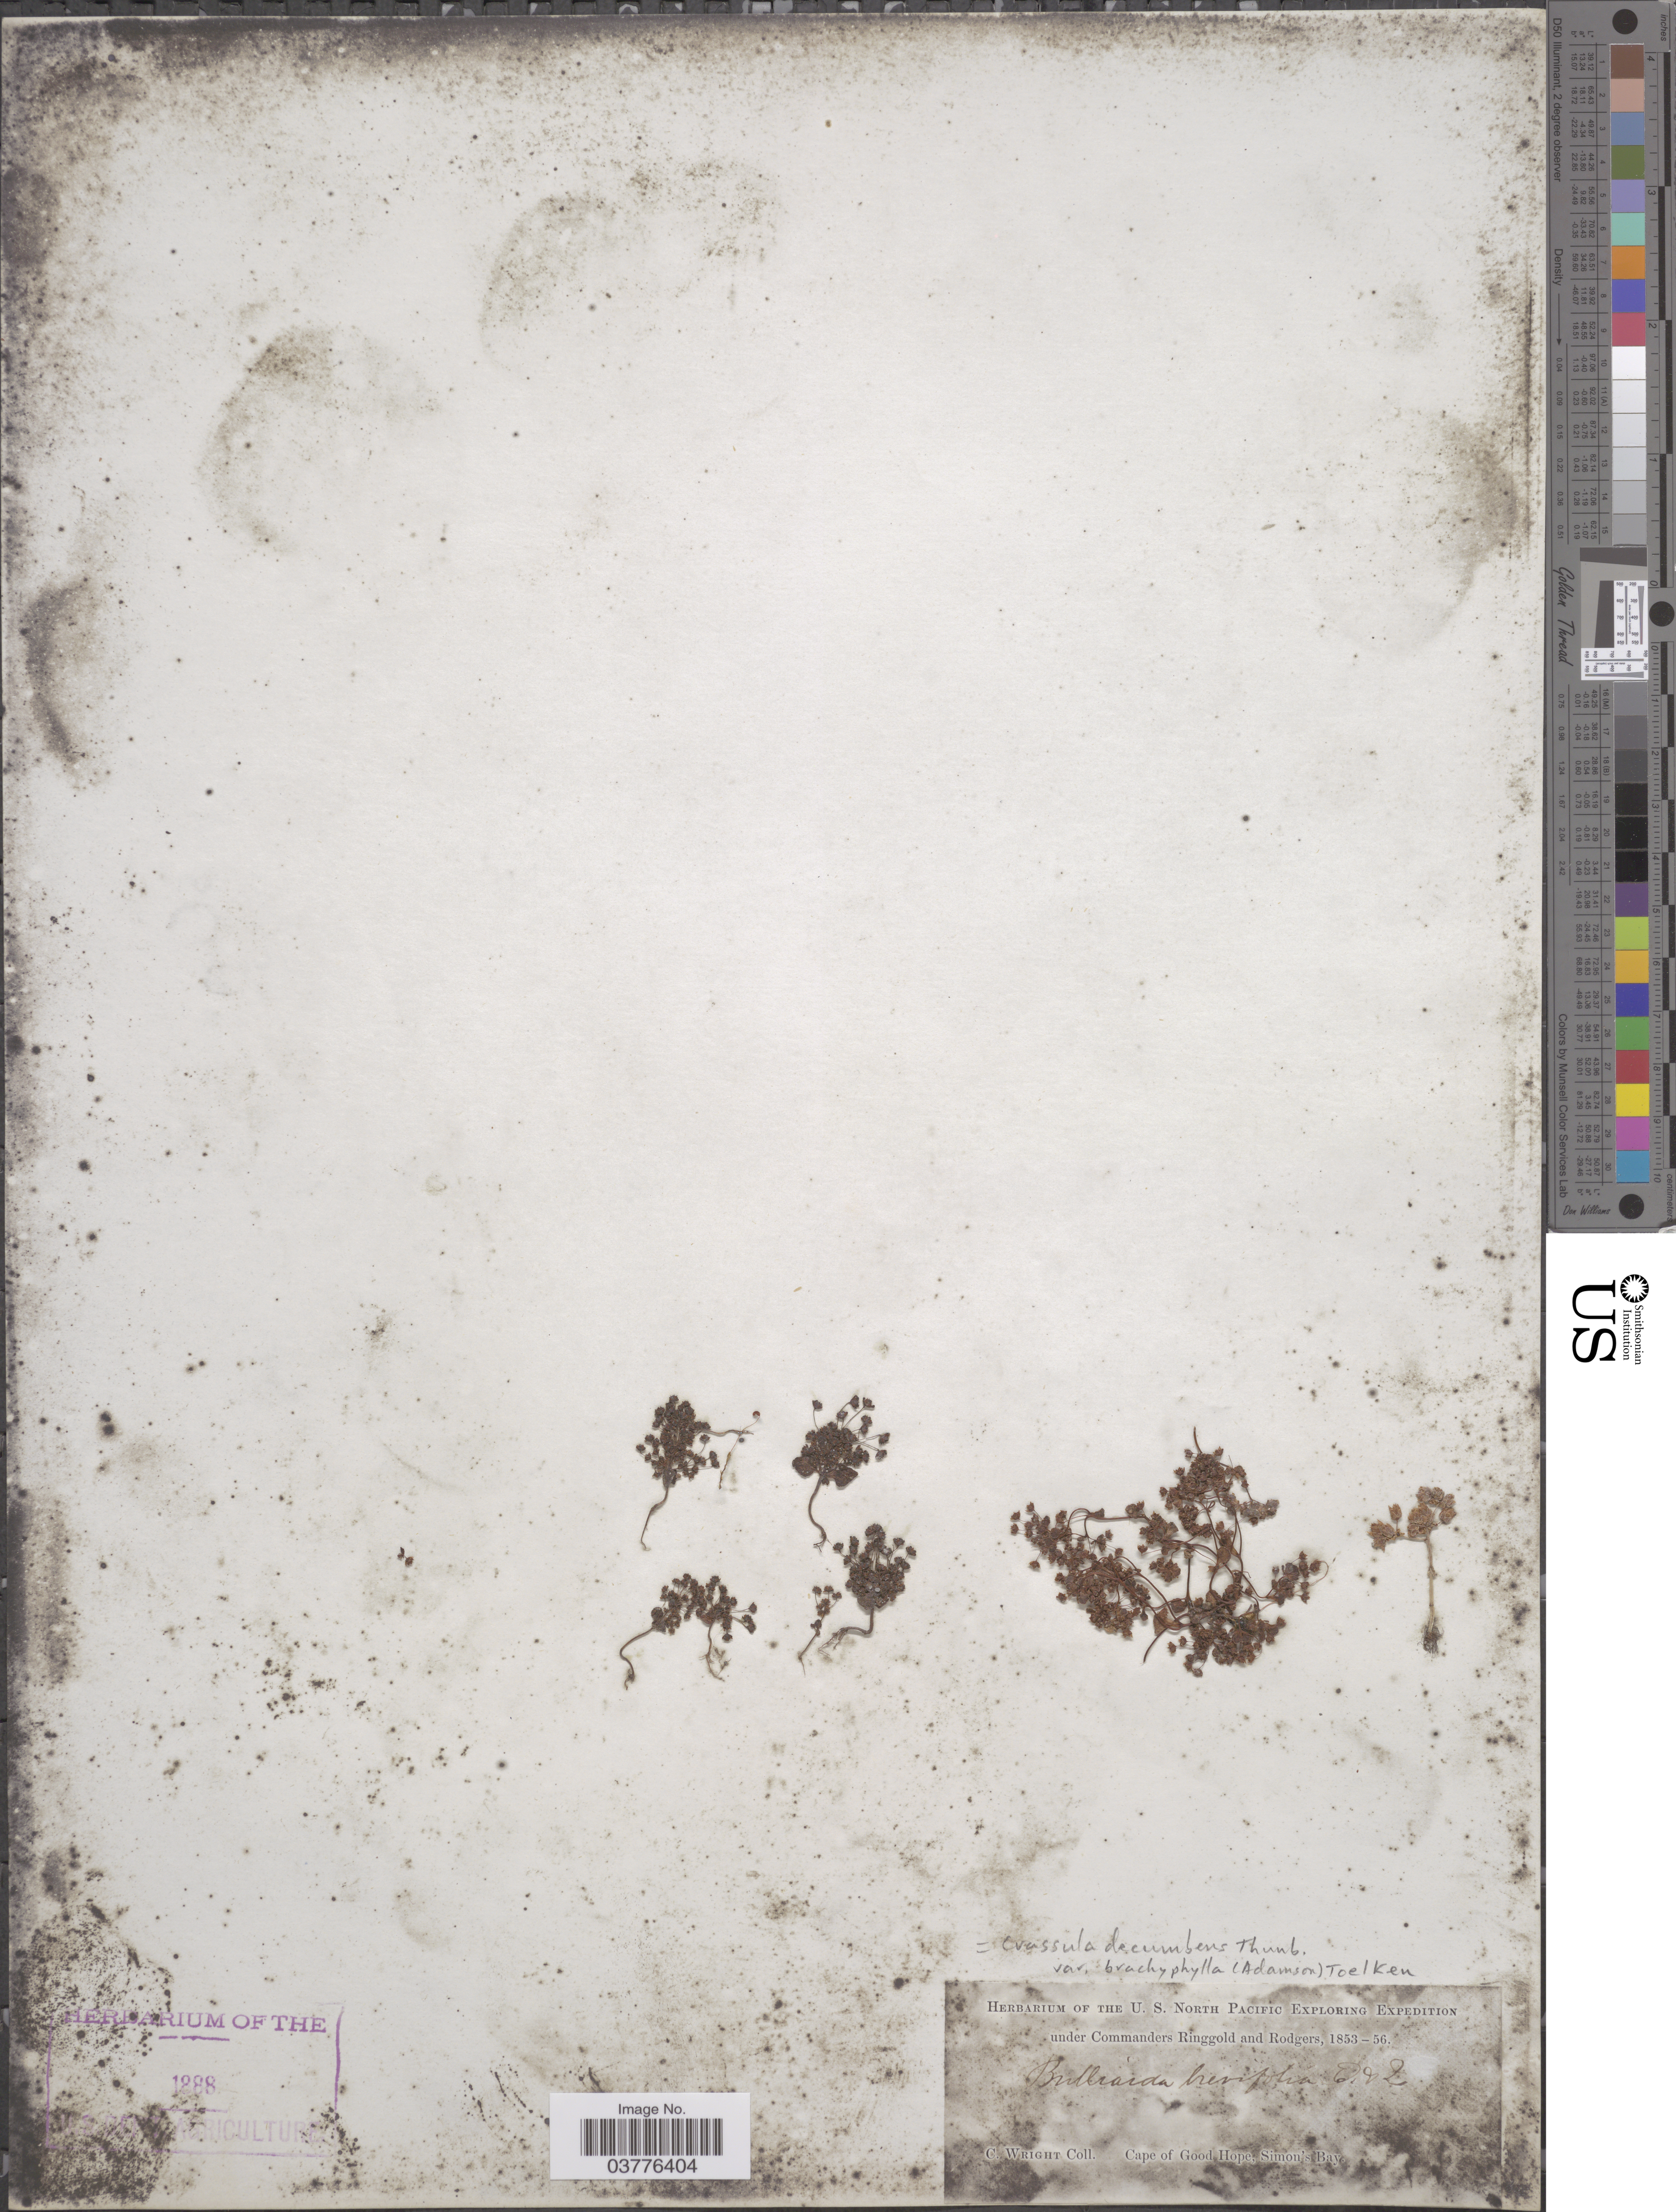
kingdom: Plantae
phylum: Tracheophyta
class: Magnoliopsida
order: Saxifragales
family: Crassulaceae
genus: Crassula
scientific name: Crassula decumbens Eckl. & Zeyh. ex Harv., nom. illeg.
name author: Eckl. & Zeyh. ex Harv. in Harv. & Sond.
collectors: C. Wright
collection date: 1853/1856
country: South Africa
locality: Cape of Good Hope, Simon's Bay.